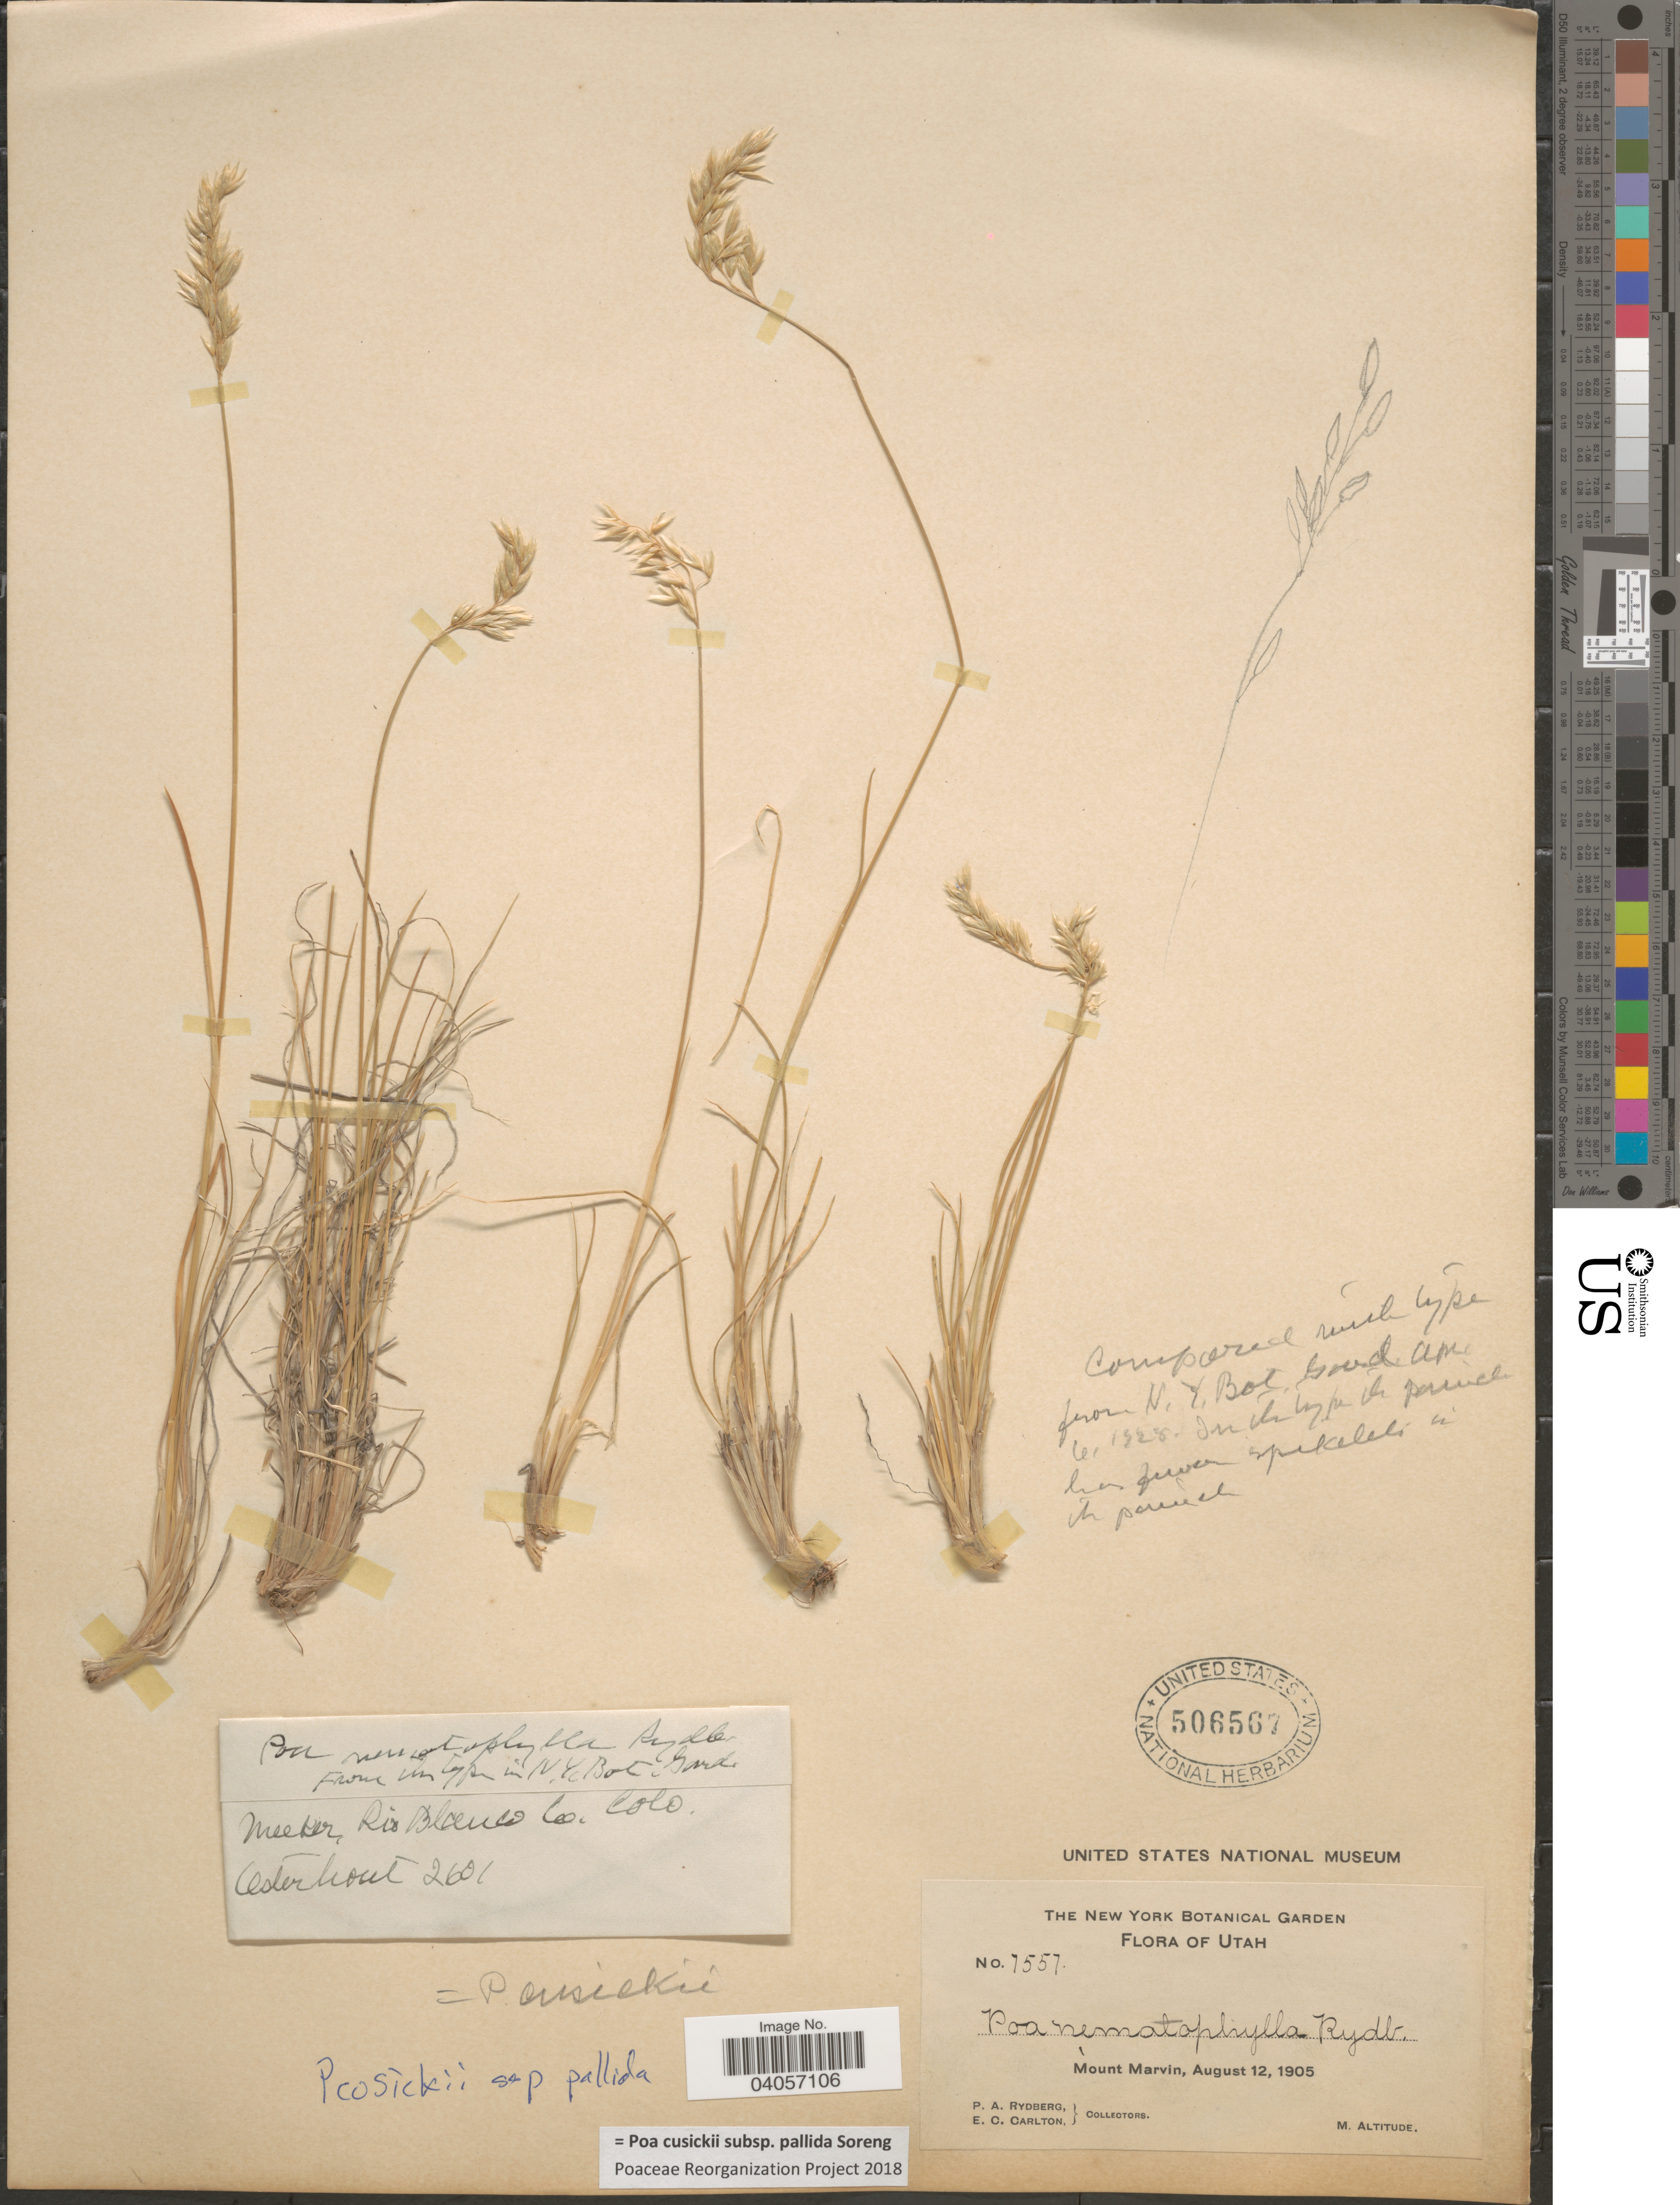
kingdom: Plantae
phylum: Tracheophyta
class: Liliopsida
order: Poales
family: Poaceae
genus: Poa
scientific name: Poa cusickii subsp. pallida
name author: Soreng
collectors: Osterhout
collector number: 2601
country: United States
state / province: Colorado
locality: MeeKer, Rio Blanco Co.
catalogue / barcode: US 506567-2